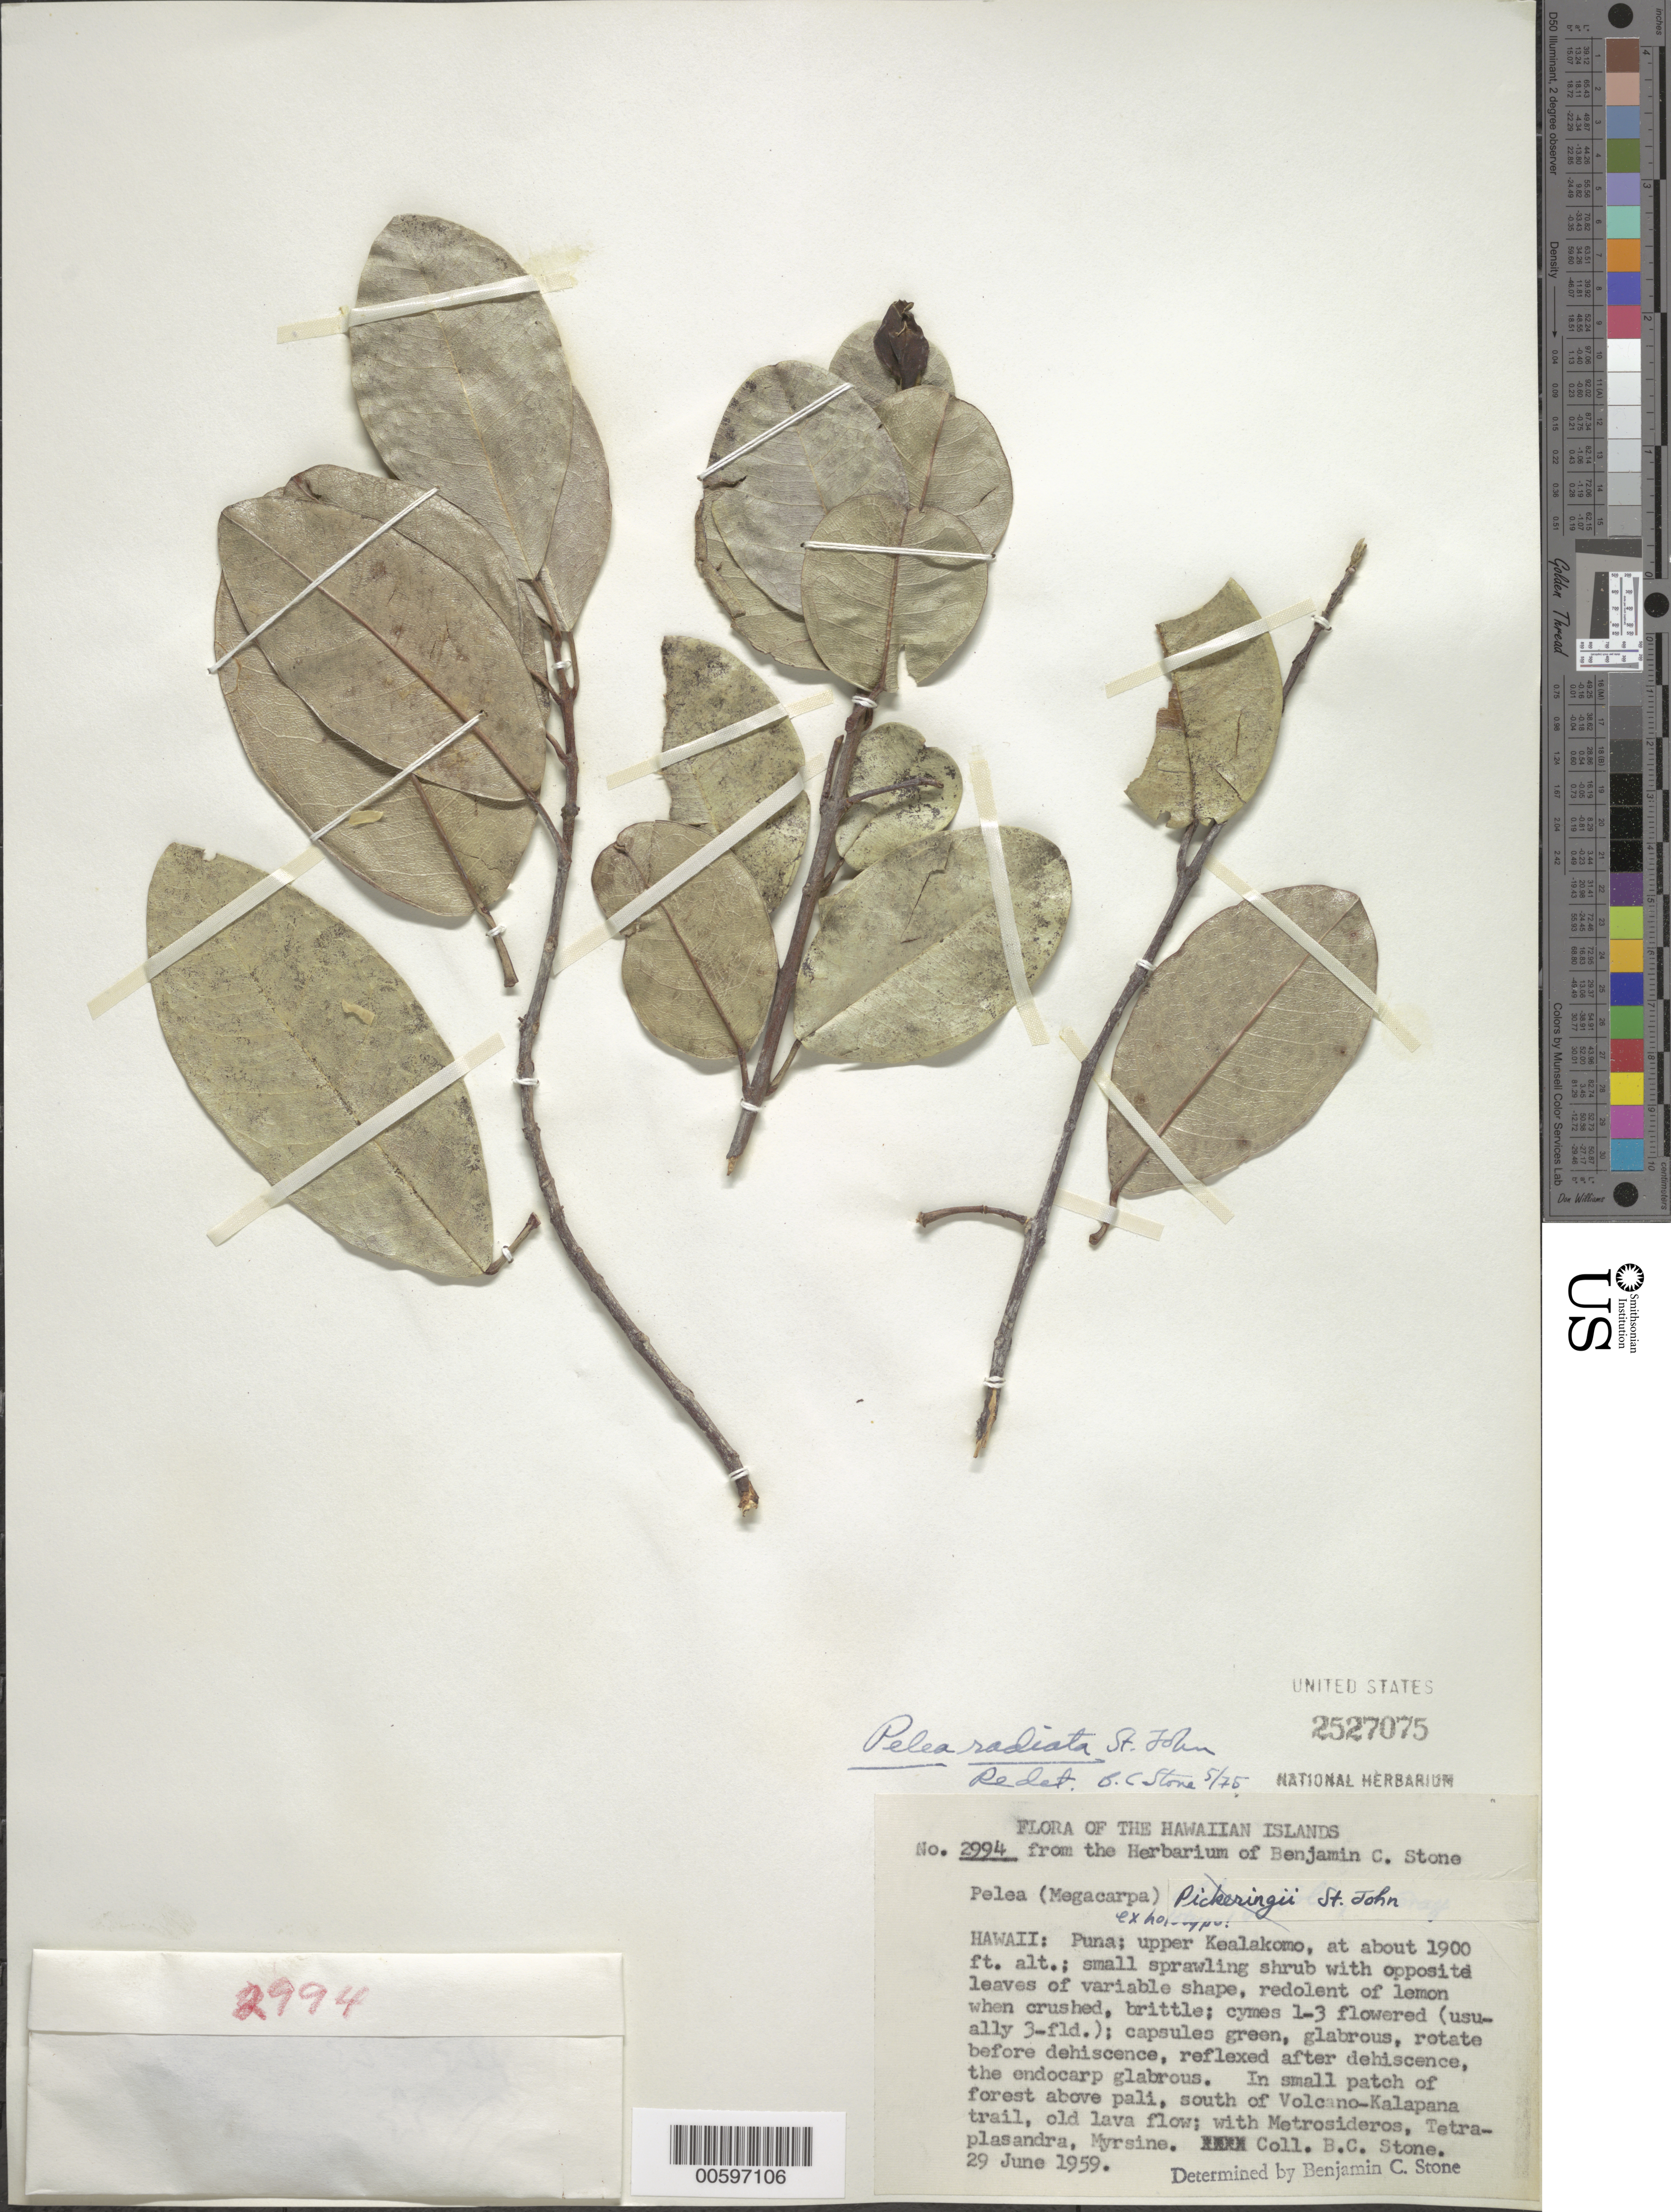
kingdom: Plantae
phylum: Tracheophyta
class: Magnoliopsida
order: Sapindales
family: Rutaceae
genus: Melicope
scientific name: Melicope radiata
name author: (H. St. John) T.G. Hartley & B.C. Stone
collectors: B. C. Stone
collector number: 2994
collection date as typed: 29 Jun 1959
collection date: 1959-06-29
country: United States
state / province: Hawaii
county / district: Hawaii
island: Hawaii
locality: Puna; upper Kealakomo, above pali, S of Volcano-Kalapana trail, old lava flow.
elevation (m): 579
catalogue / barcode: US 2527075